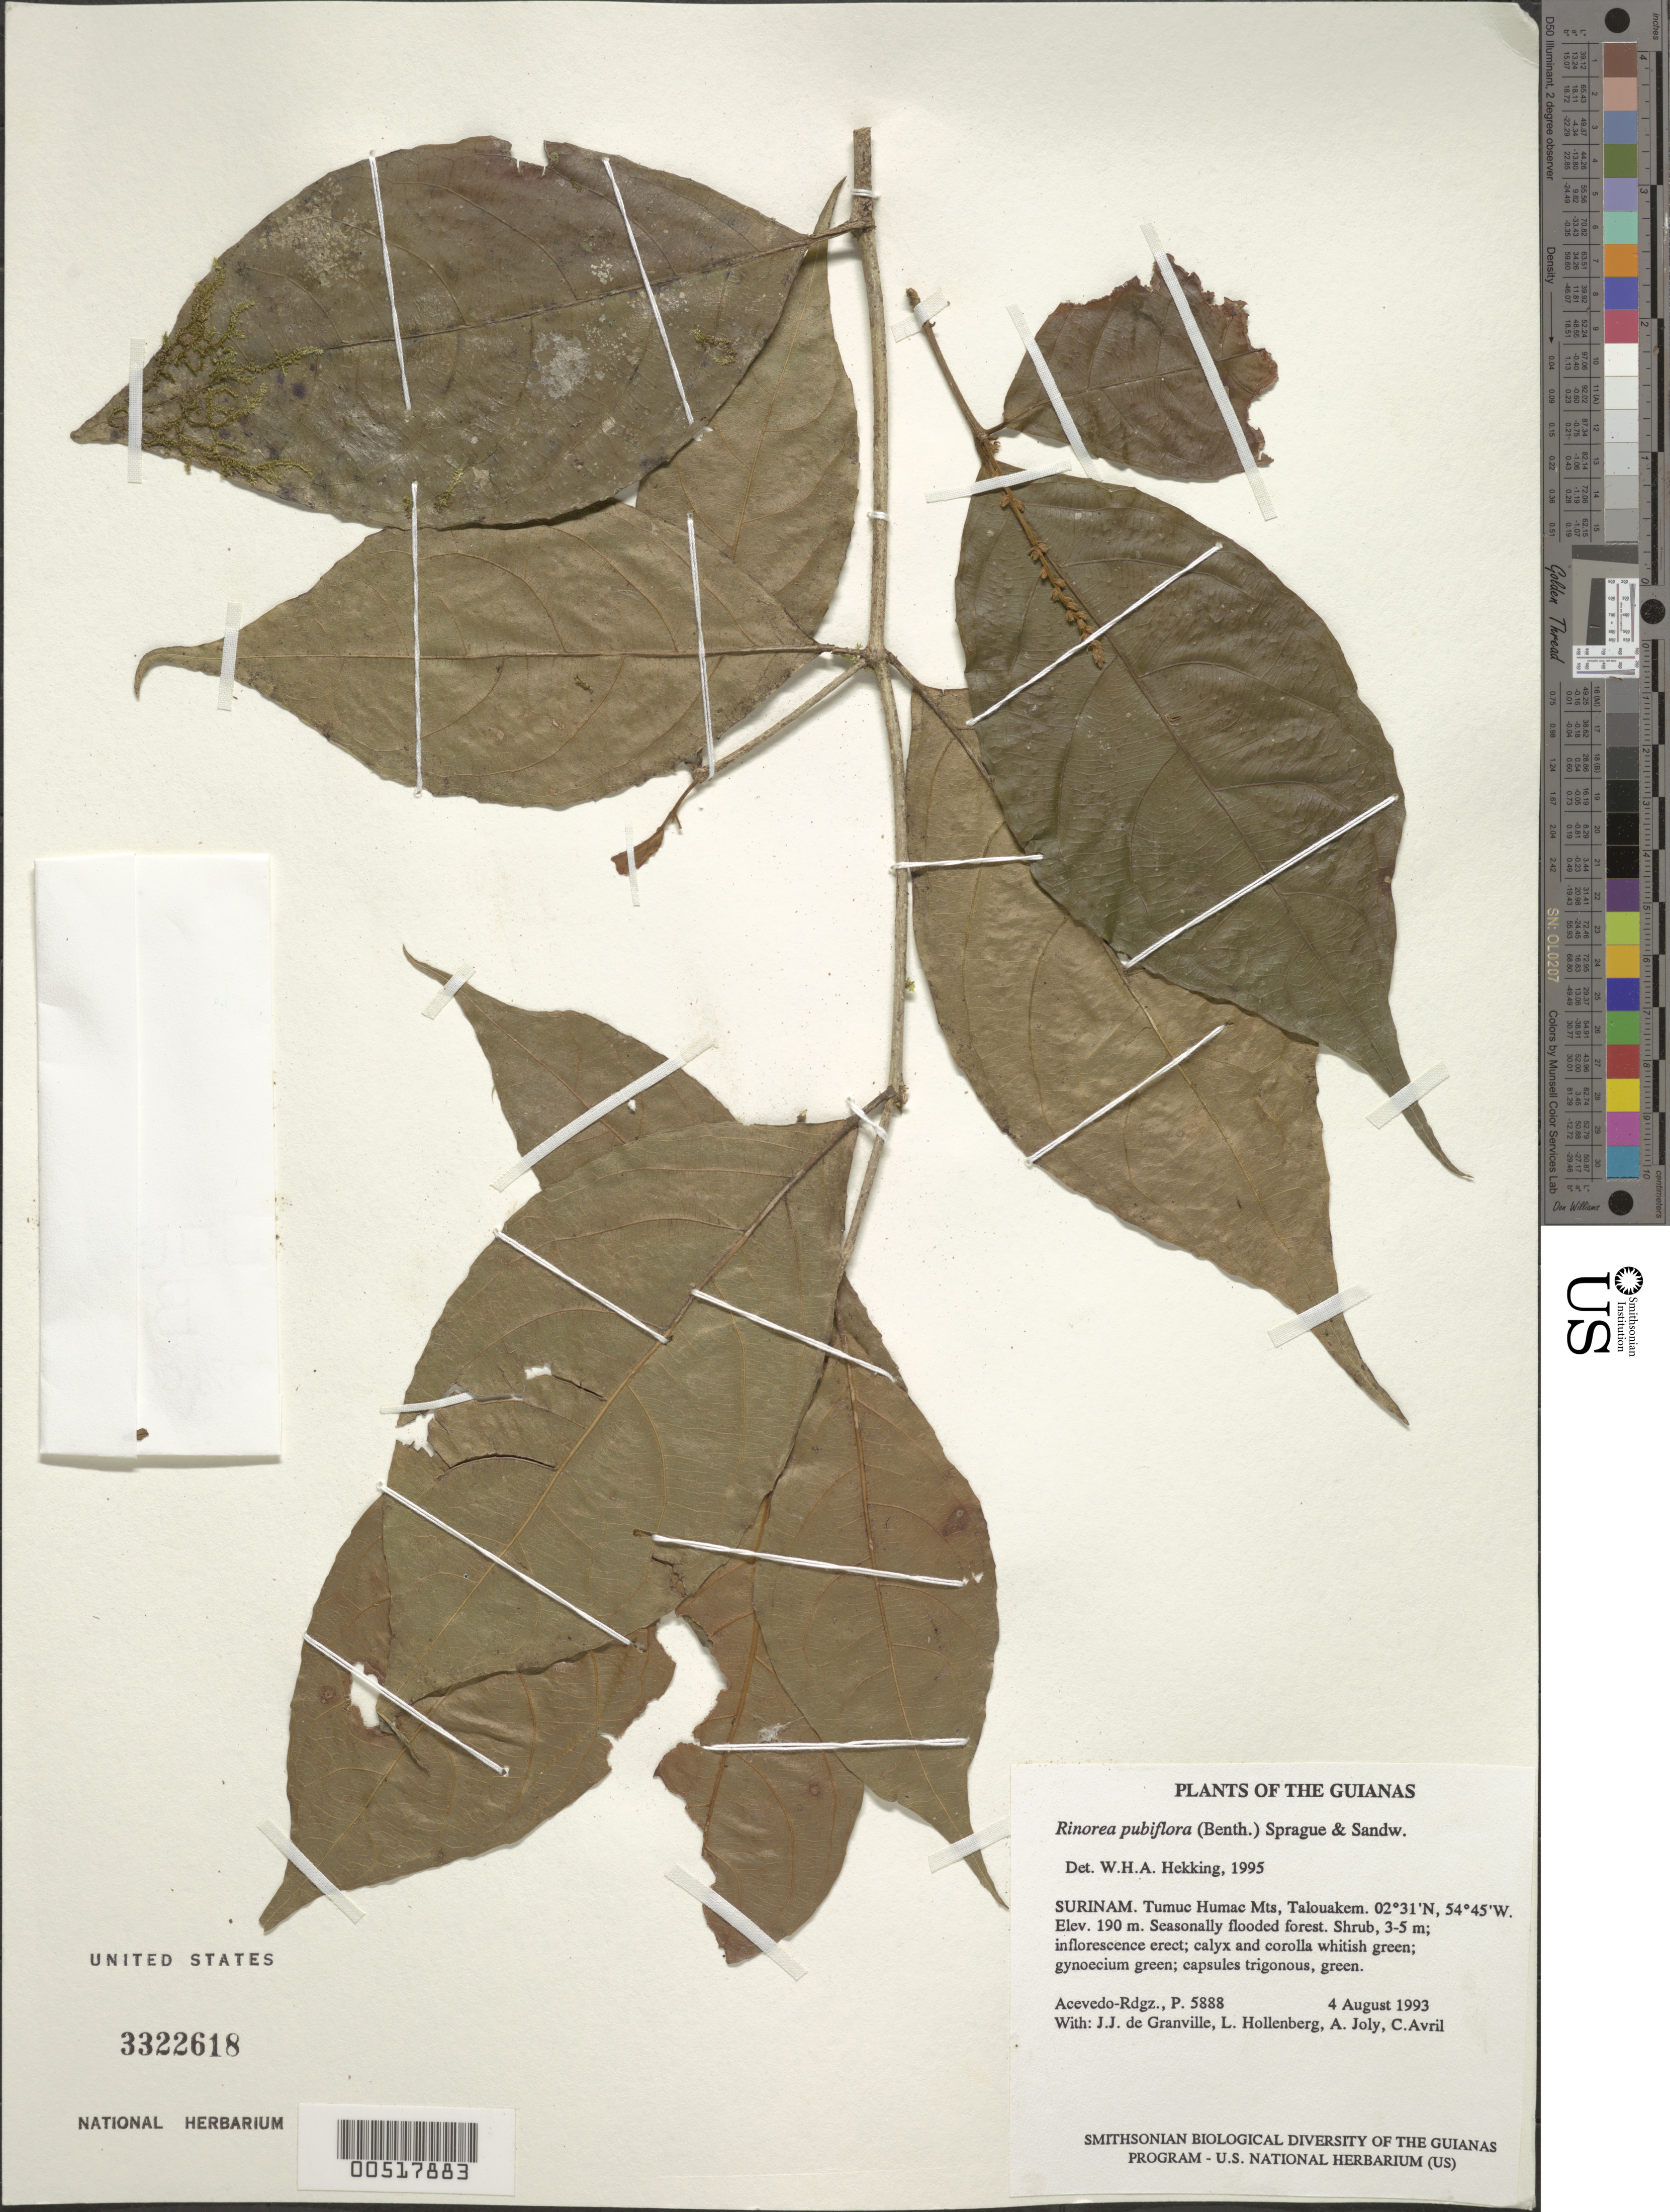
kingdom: Plantae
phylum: Tracheophyta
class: Magnoliopsida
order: Malpighiales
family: Violaceae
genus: Rinorea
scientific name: Rinorea pubiflora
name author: (Benth.) Sprague & Sandwith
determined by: Hekking, W. H. A.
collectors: P. Acevedo-Rodr., J.-J. de Granville, A. Joly & L. Hollenberg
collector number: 5888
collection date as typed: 04 Aug 1993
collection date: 1993-08-04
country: Suriname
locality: Tumuc Humac Mts, Talouakem.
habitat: Seasonally flooded forest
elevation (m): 190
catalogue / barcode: US 3322618